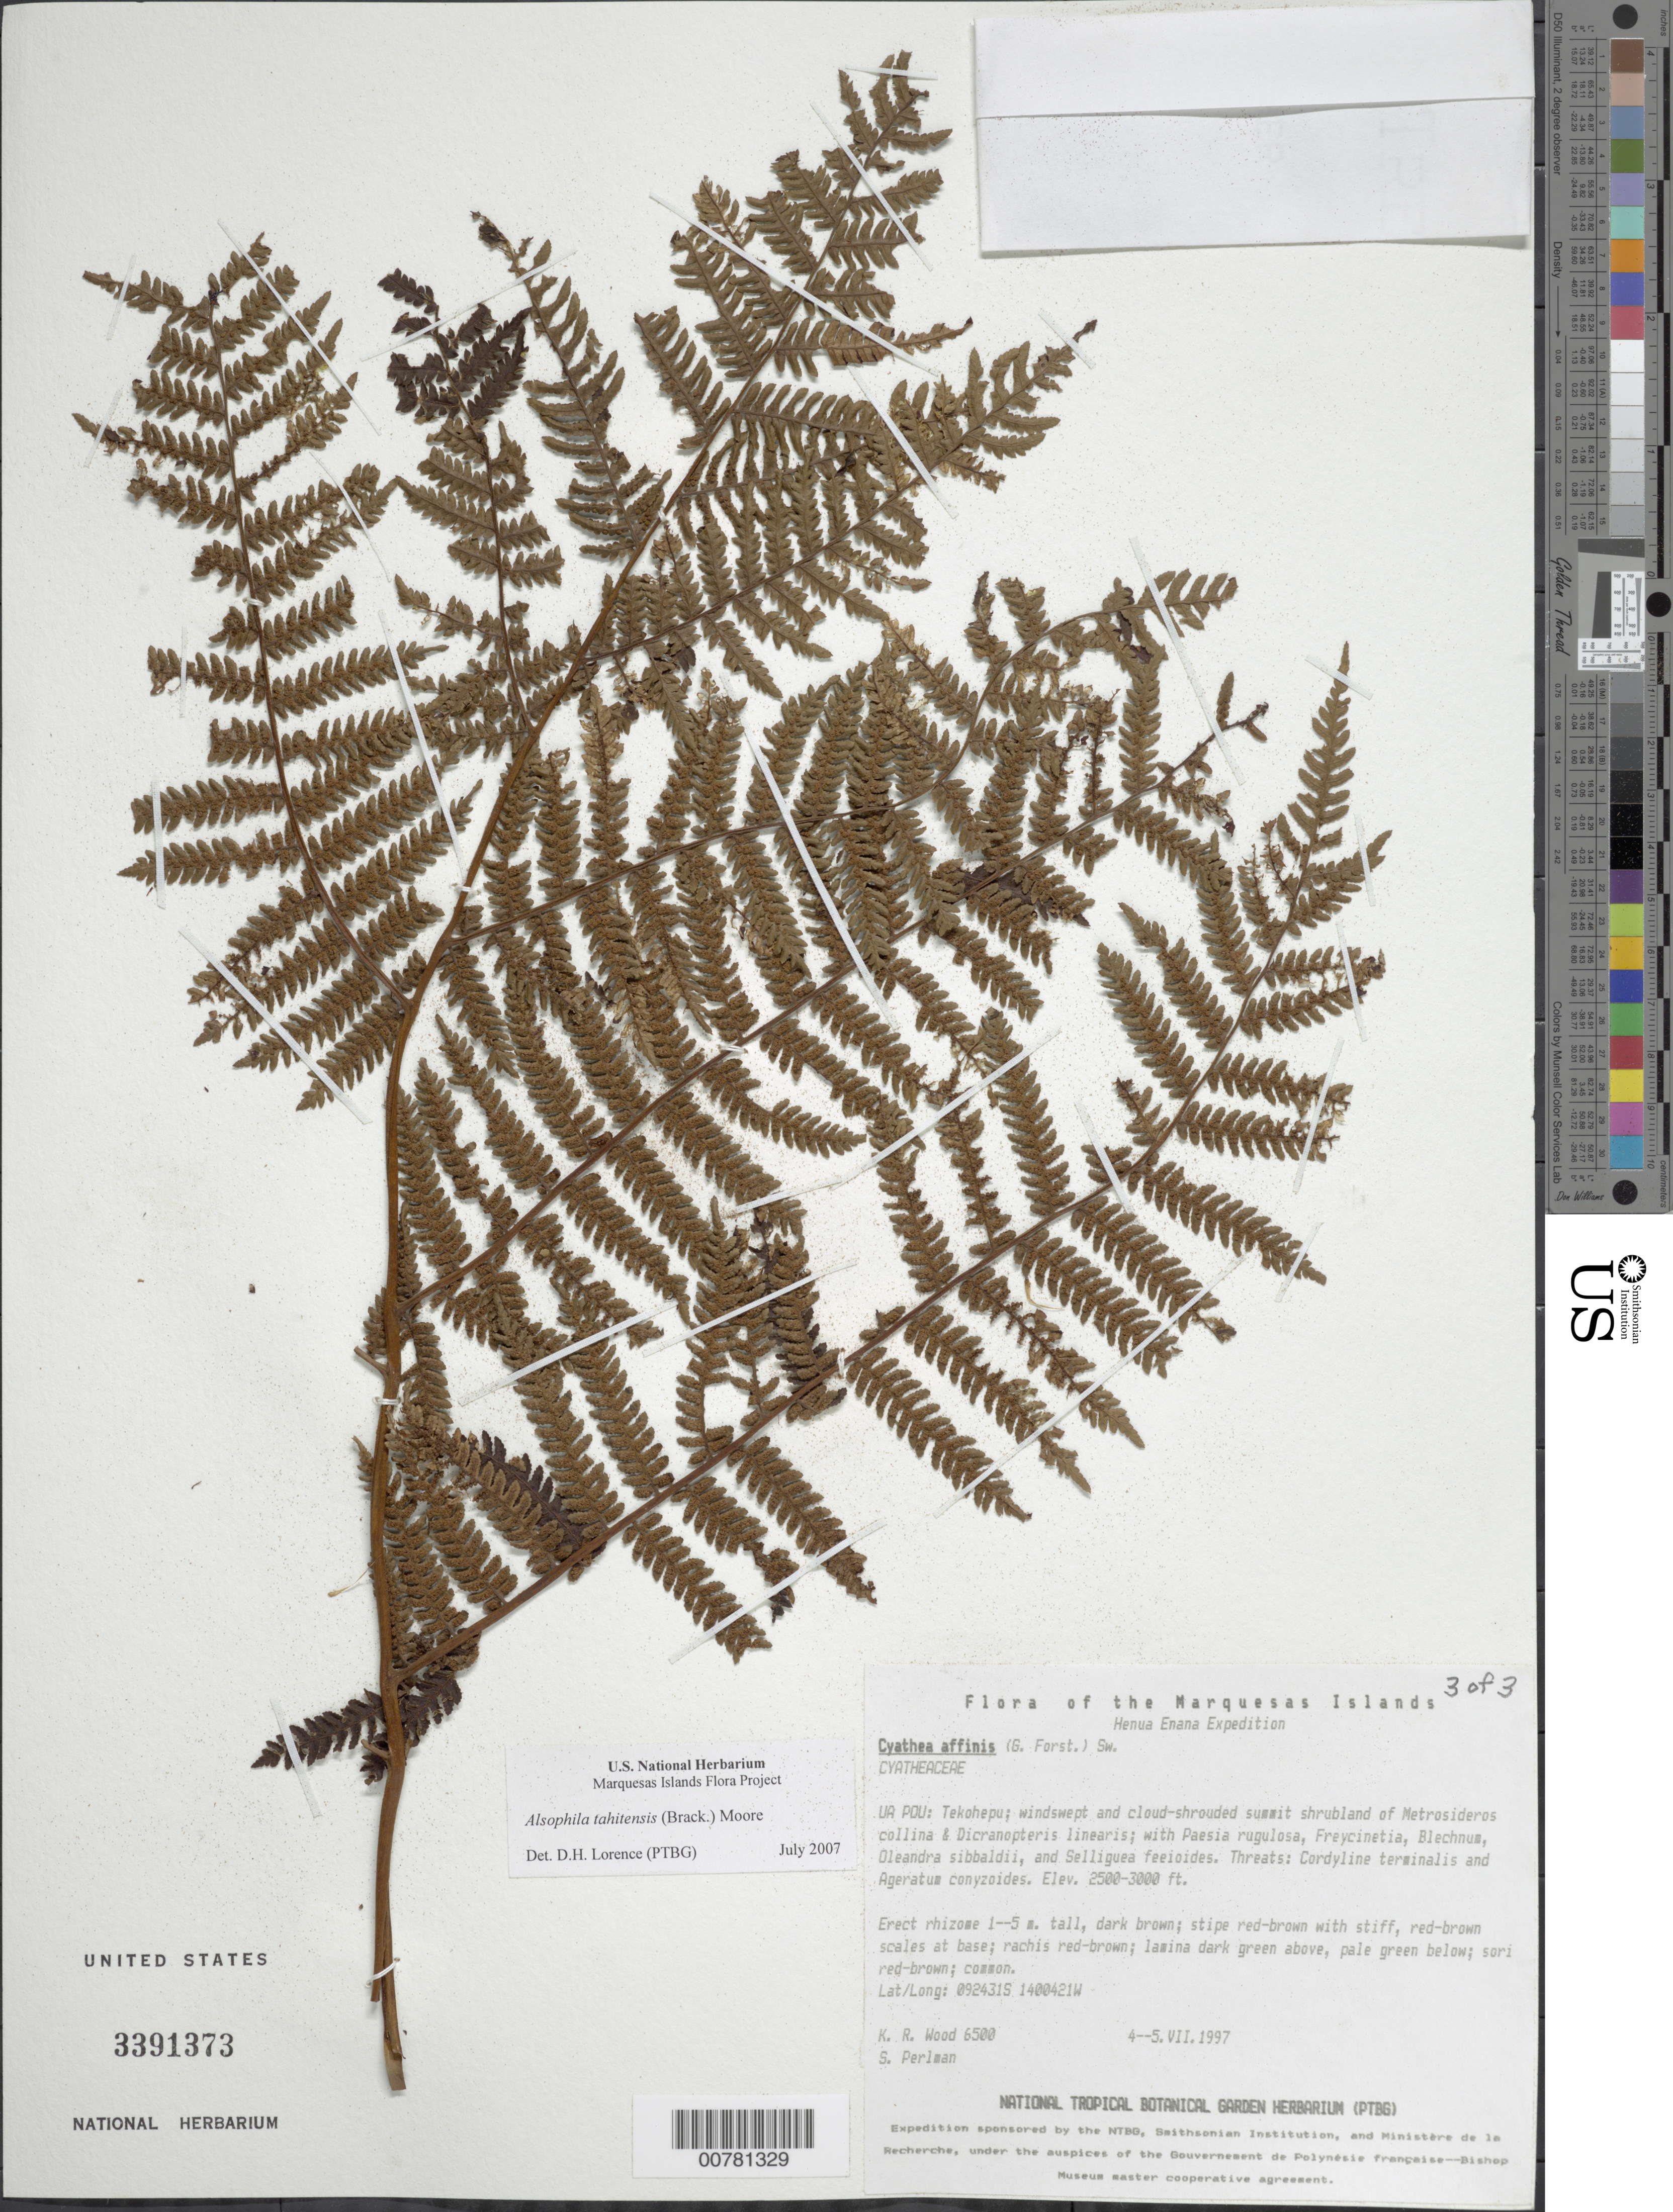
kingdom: Plantae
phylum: Tracheophyta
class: Polypodiopsida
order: Cyatheales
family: Cyatheaceae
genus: Alsophila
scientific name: Alsophila tahitensis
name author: Brack. in Wilkes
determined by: Lorence, David H., (PTBG), National Tropical Botanical Garden (UNITED STATES)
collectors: K. R. Wood & S. P. Perlman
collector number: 6500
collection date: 1997-07-04/1997-07-05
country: French Polynesia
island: Ua Pou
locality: Tekohepo, summit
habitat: Shrubland of Metrosideros collina - Dicranopteris linearis; windswept and cloud shrouded; common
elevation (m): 762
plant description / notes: Cordyline terminalis, Ageratum conyzoides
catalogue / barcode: US 3391373